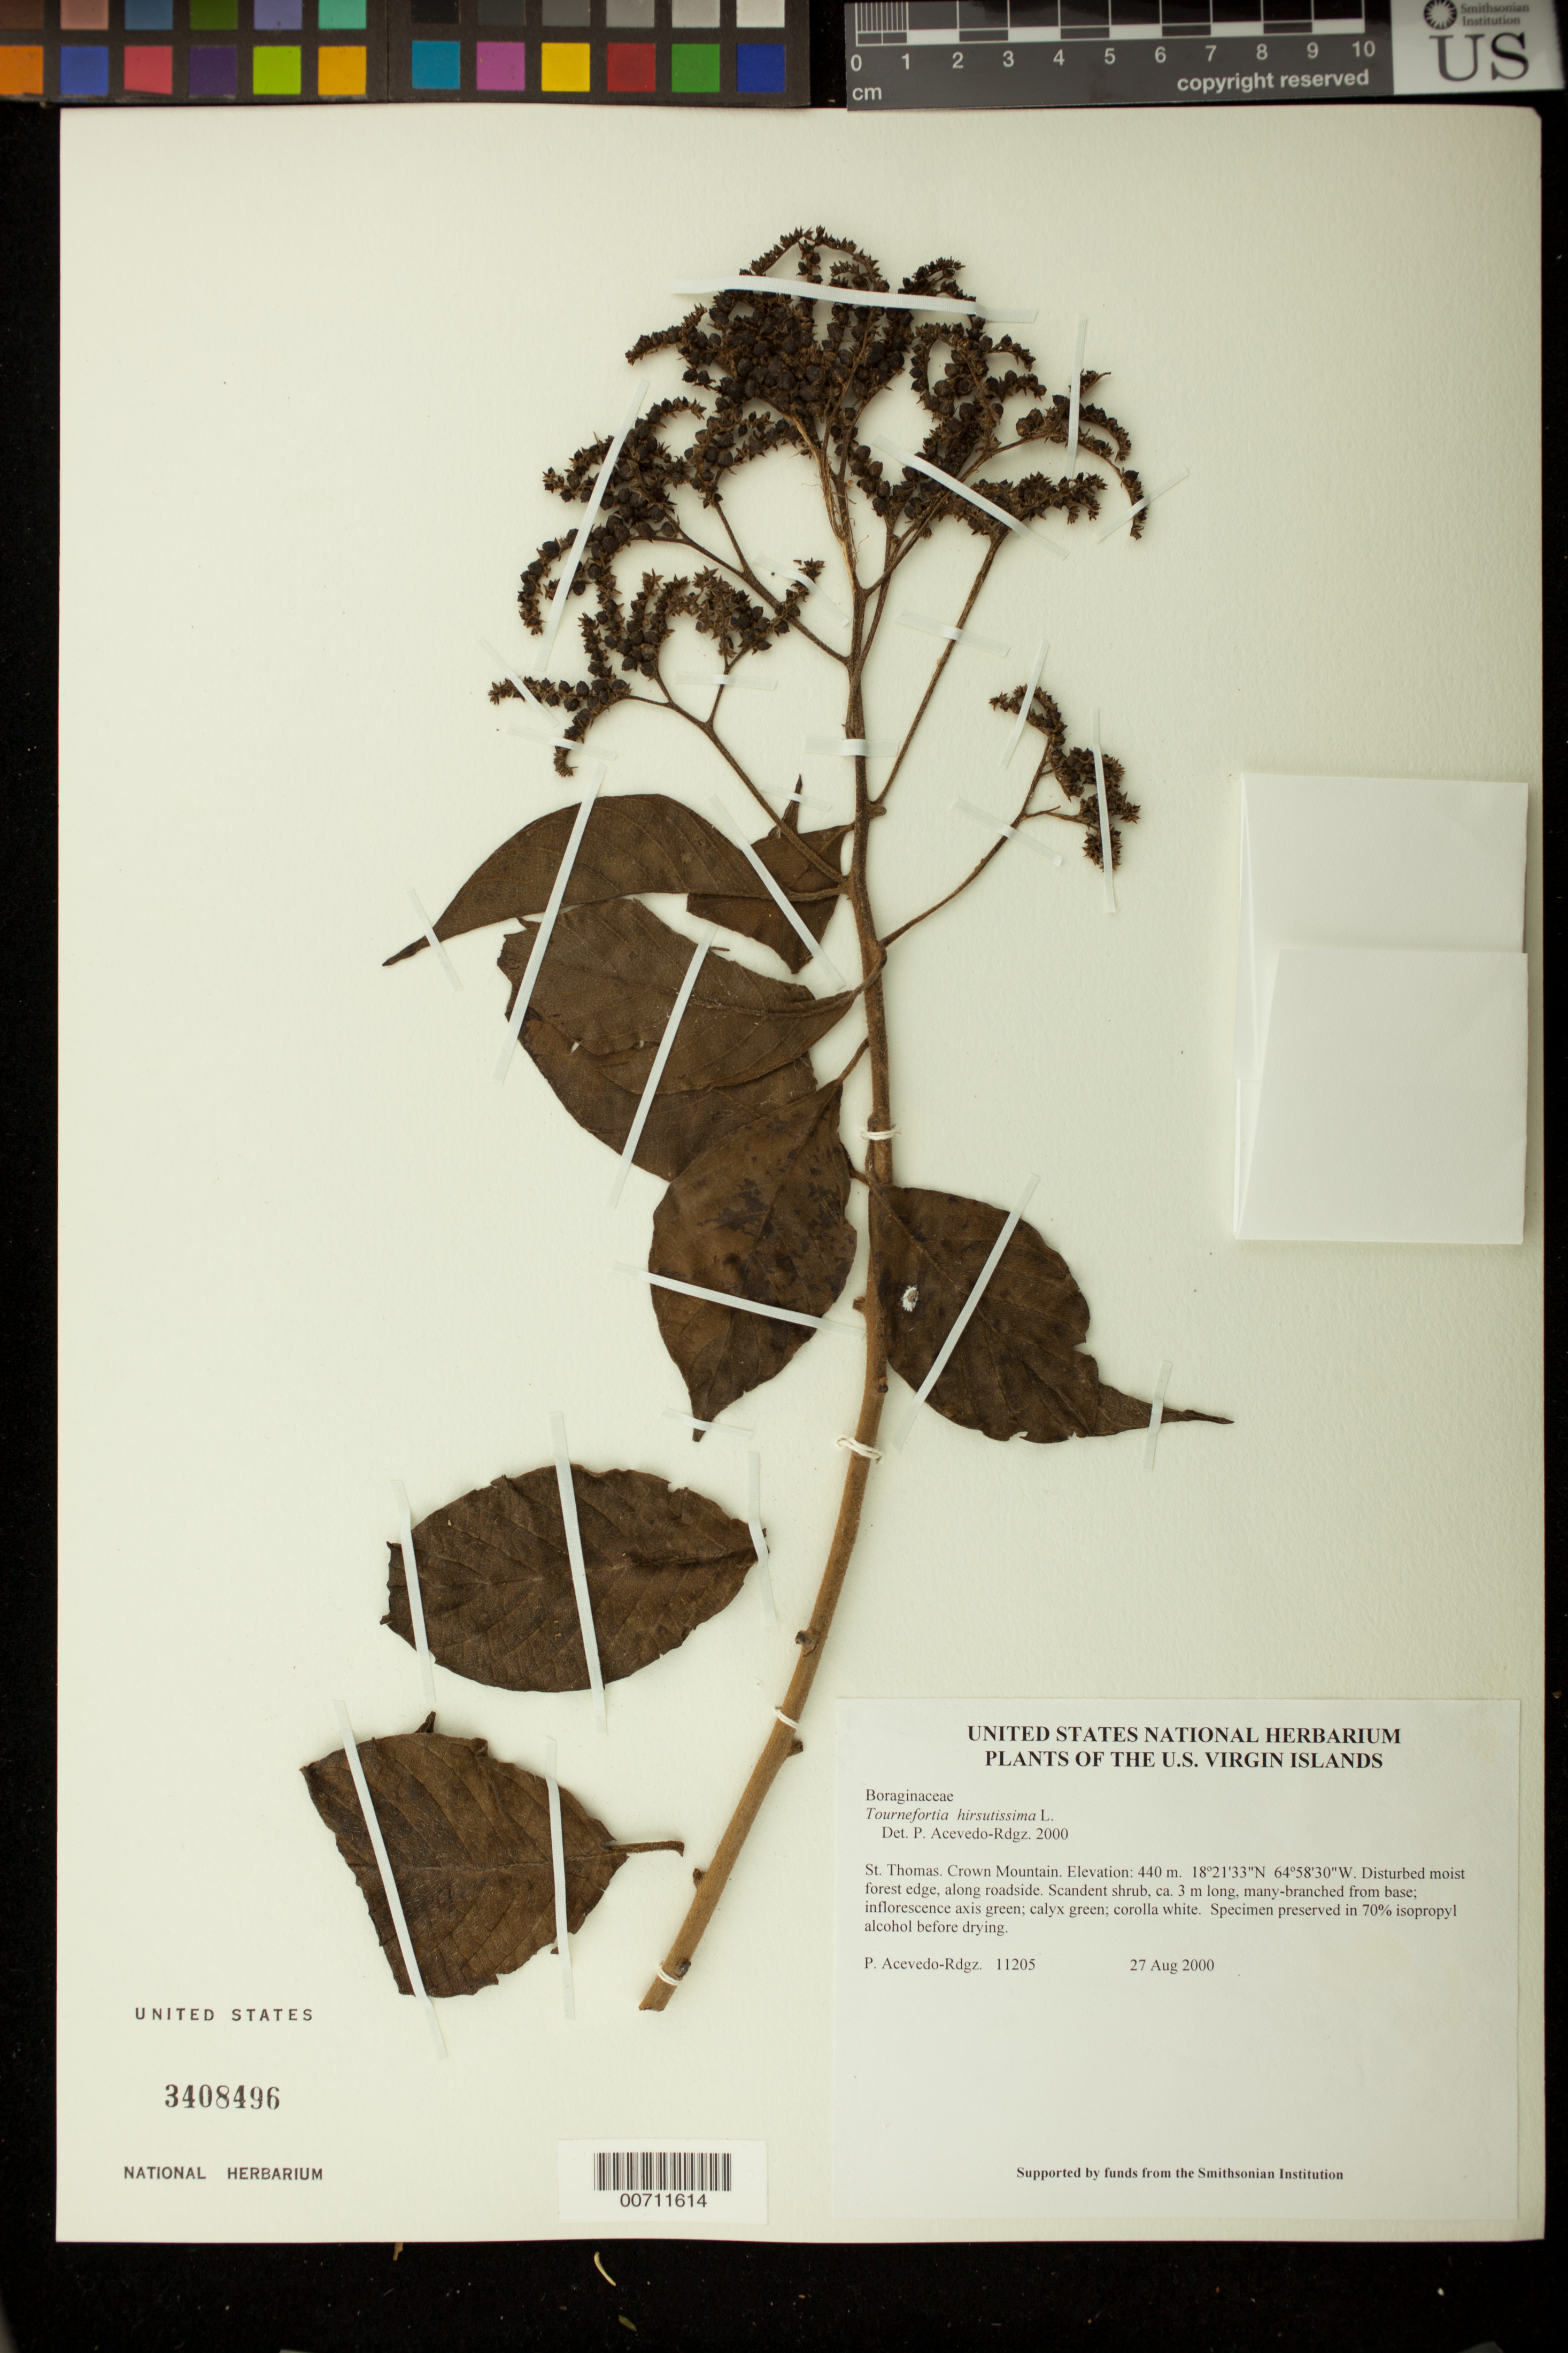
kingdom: Plantae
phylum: Tracheophyta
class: Magnoliopsida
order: Boraginales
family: Heliotropiaceae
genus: Tournefortia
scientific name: Tournefortia hirsutissima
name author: L.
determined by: Acevedo-Rodríguez, P., (BOT), Smithsonian Institution - National Museum of Natural History (UNITED STATES)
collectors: P. Acevedo-Rodr.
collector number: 11205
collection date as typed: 27 Aug 2000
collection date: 2000-08-27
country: U.S. Virgin Islands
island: St. Thomas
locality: Crown Mountain.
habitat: Disturbed moist forest edge, along roadside.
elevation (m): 440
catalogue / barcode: US 3408496